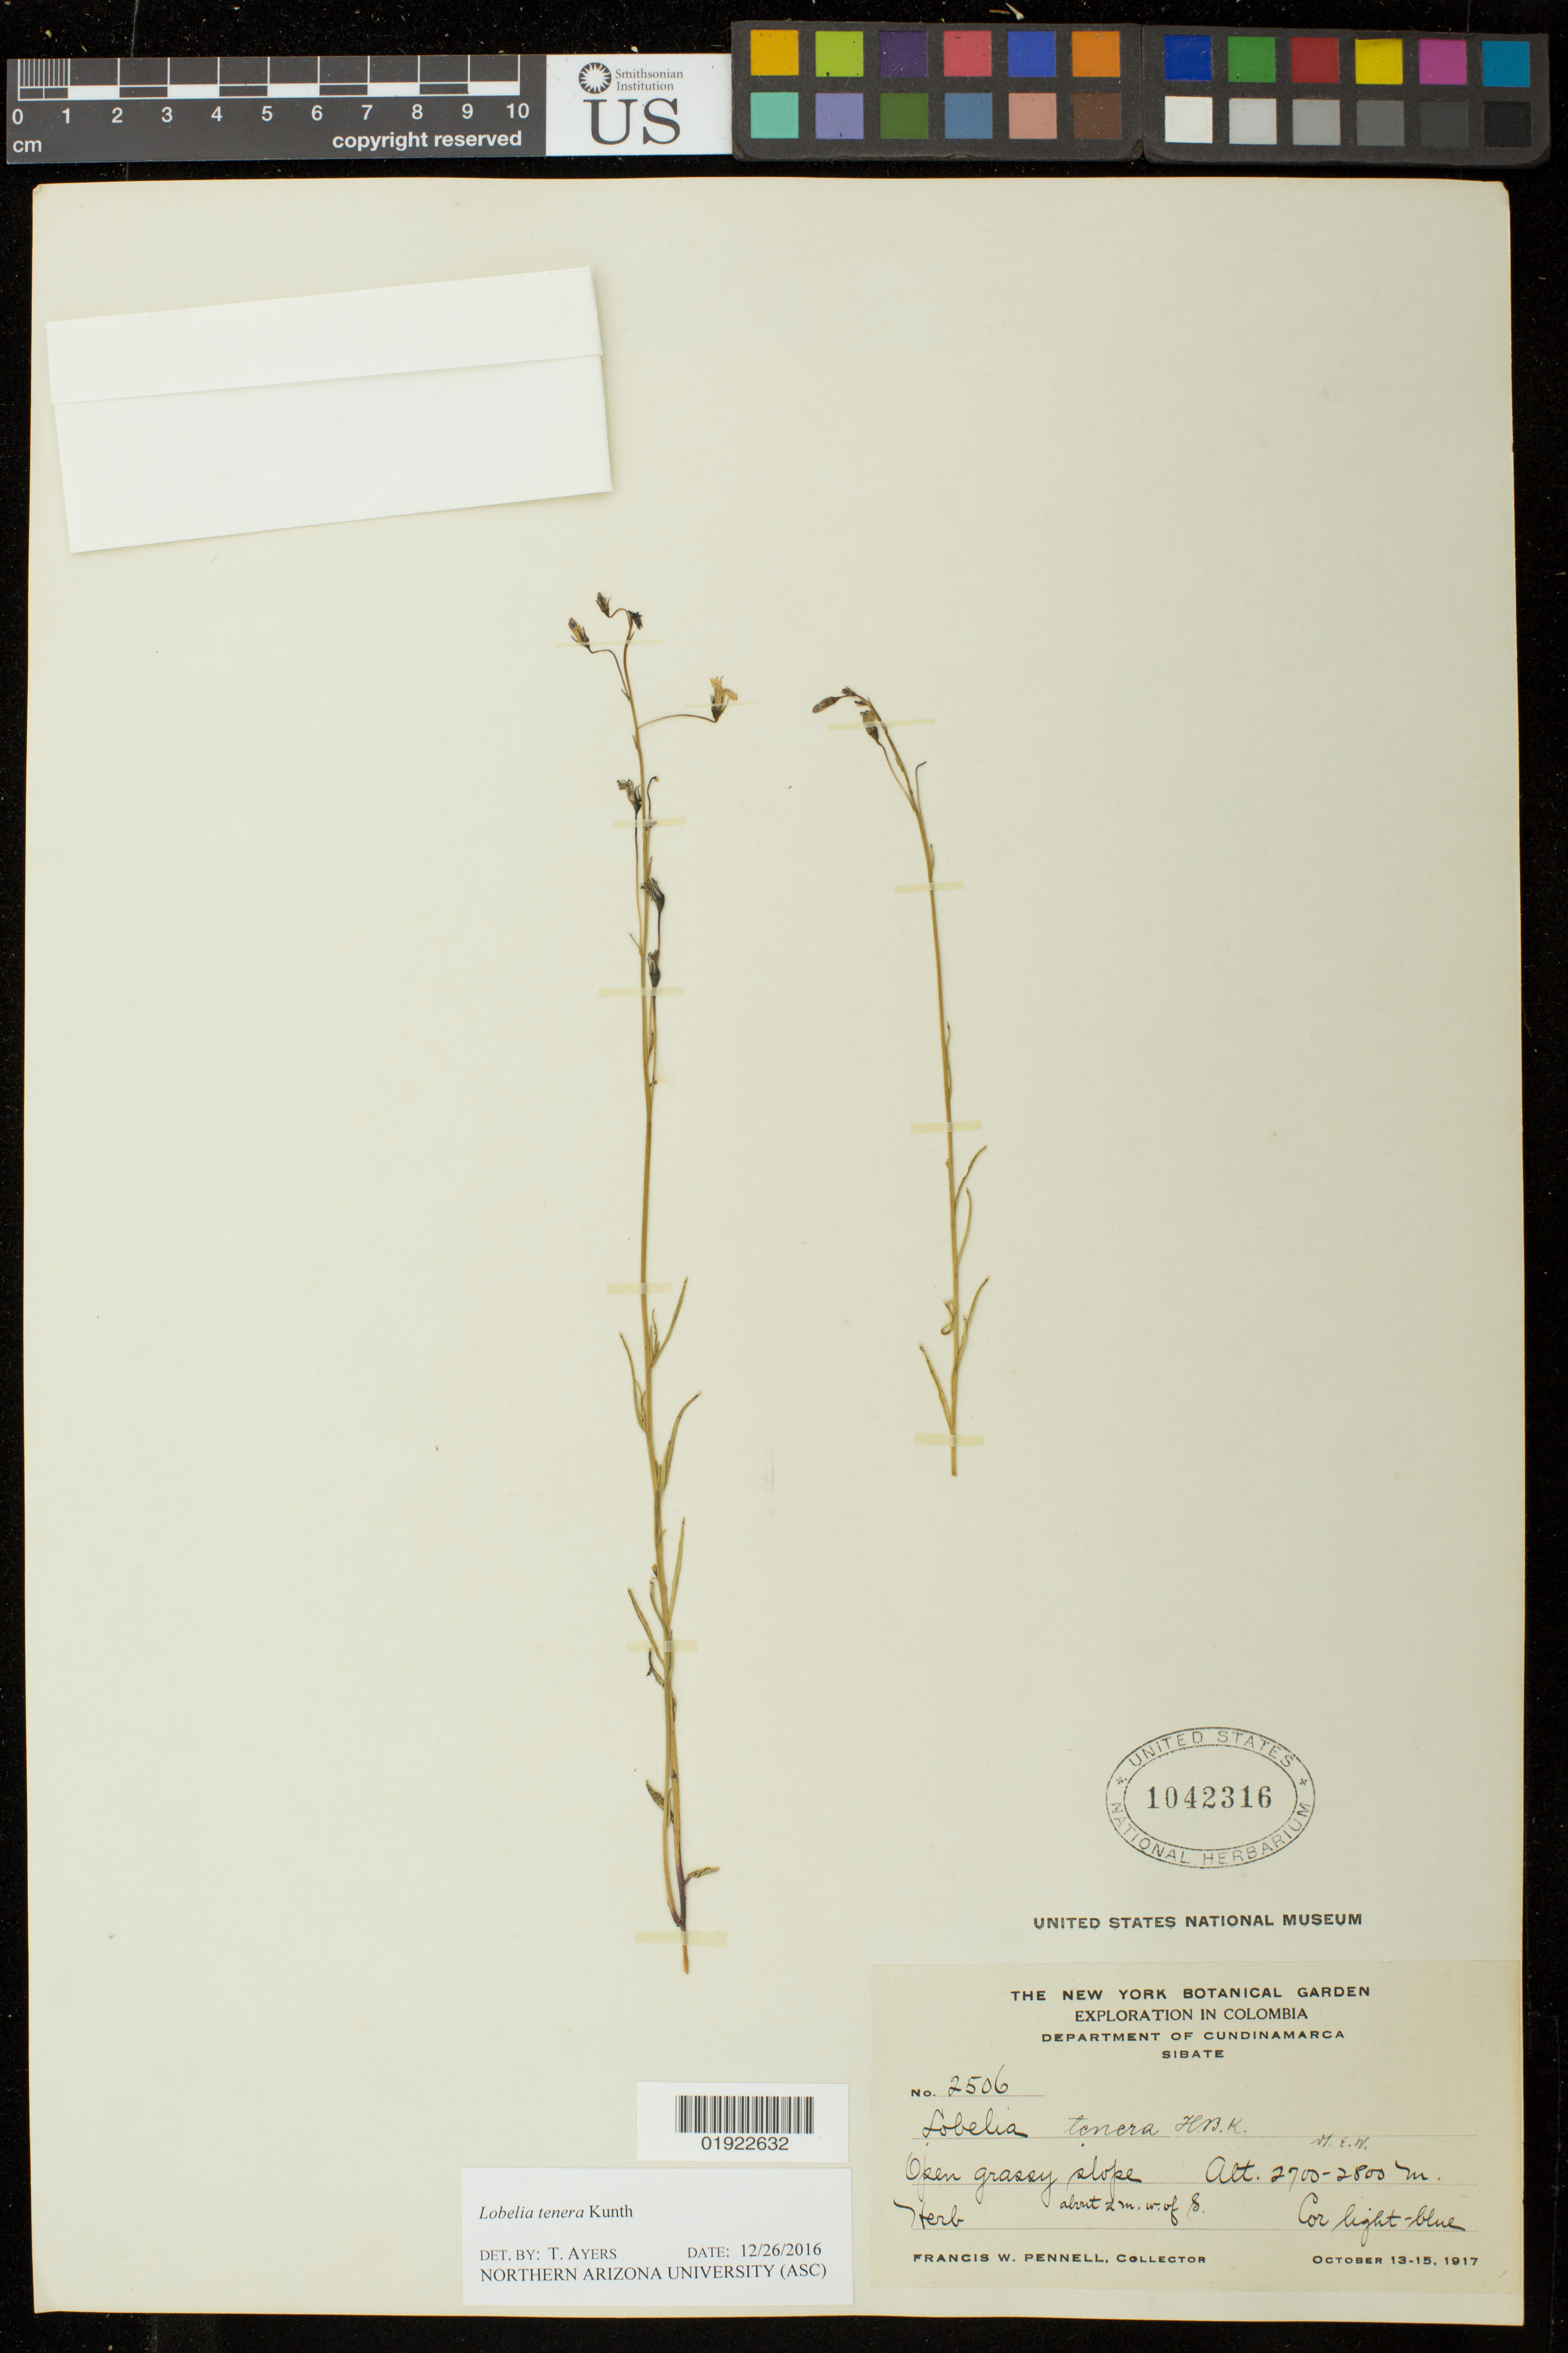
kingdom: Plantae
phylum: Tracheophyta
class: Magnoliopsida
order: Asterales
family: Campanulaceae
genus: Lobelia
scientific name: Lobelia tenera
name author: Kunth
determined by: Ayers, Tina J.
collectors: F. W. Pennell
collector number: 2506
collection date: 1917-10-13/1917-10-15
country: Colombia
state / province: Cundinamarca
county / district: Sibaté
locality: About 2 m. W. of S.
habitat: Open grassy slope.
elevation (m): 2700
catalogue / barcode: US 1042316